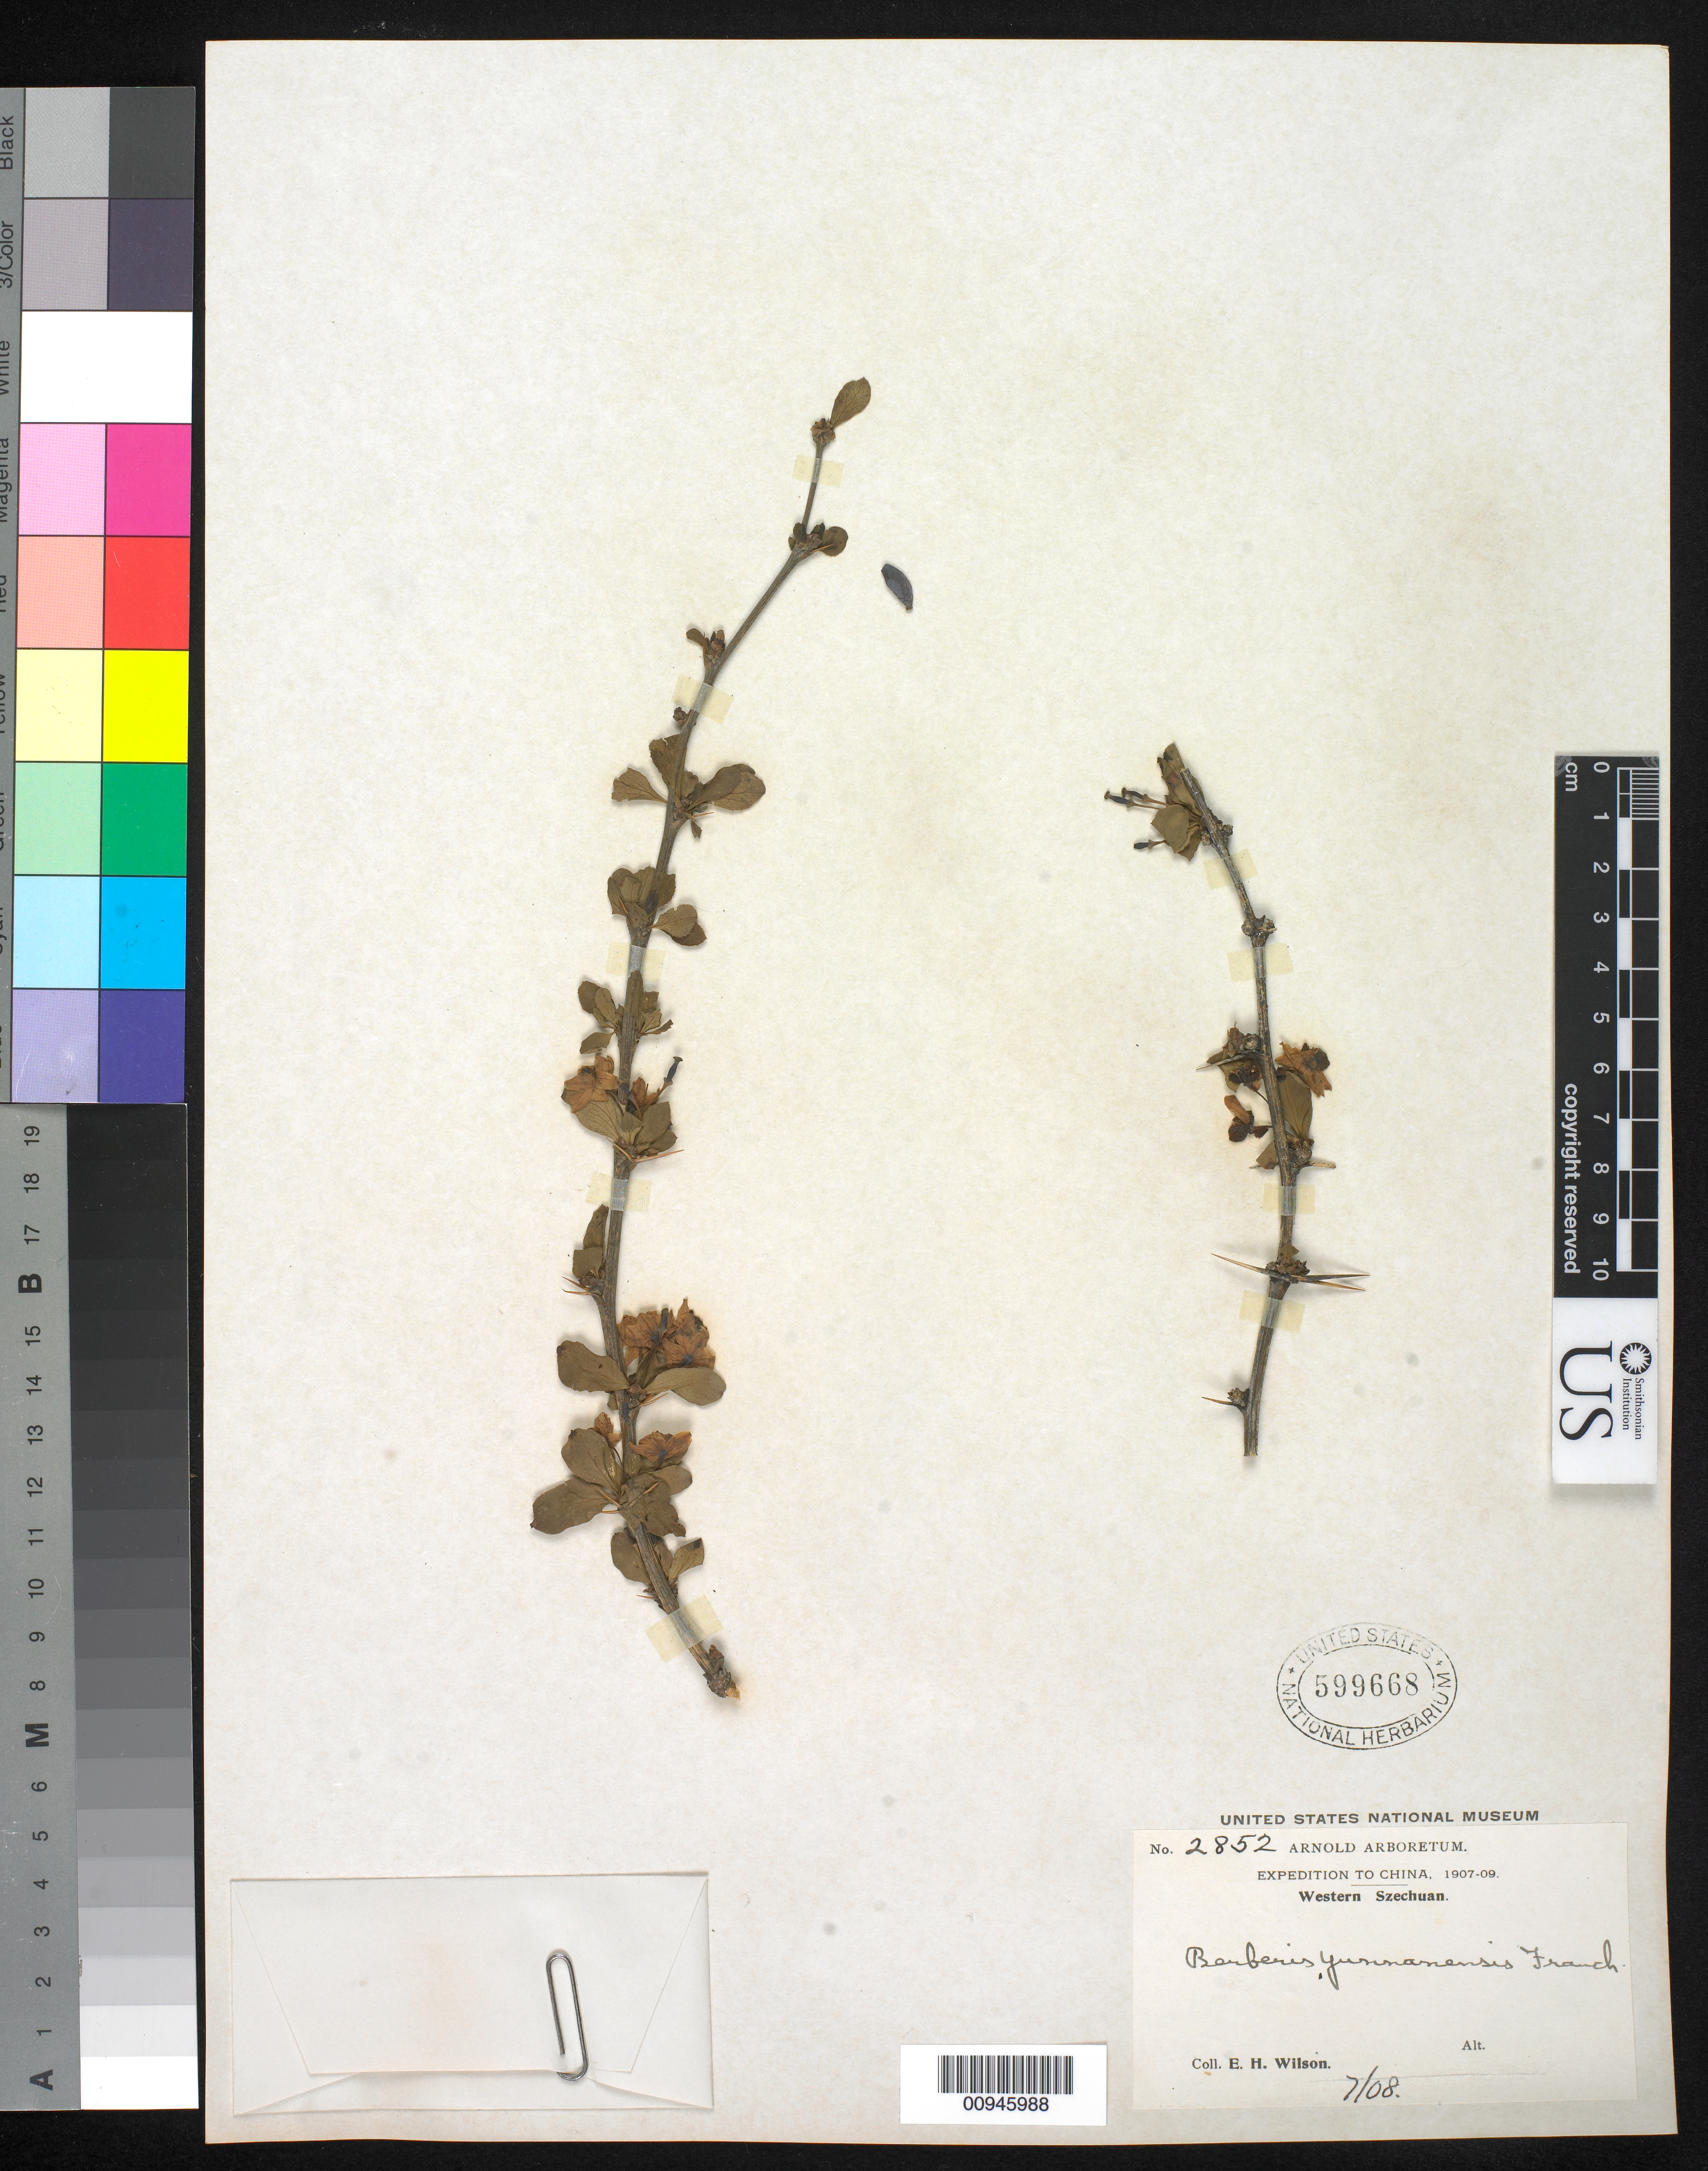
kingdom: Plantae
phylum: Tracheophyta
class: Magnoliopsida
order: Ranunculales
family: Berberidaceae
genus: Berberis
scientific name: Berberis yunnanensis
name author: Franch.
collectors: E. H. Wilson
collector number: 2852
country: China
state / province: Sichuan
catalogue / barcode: US 599668